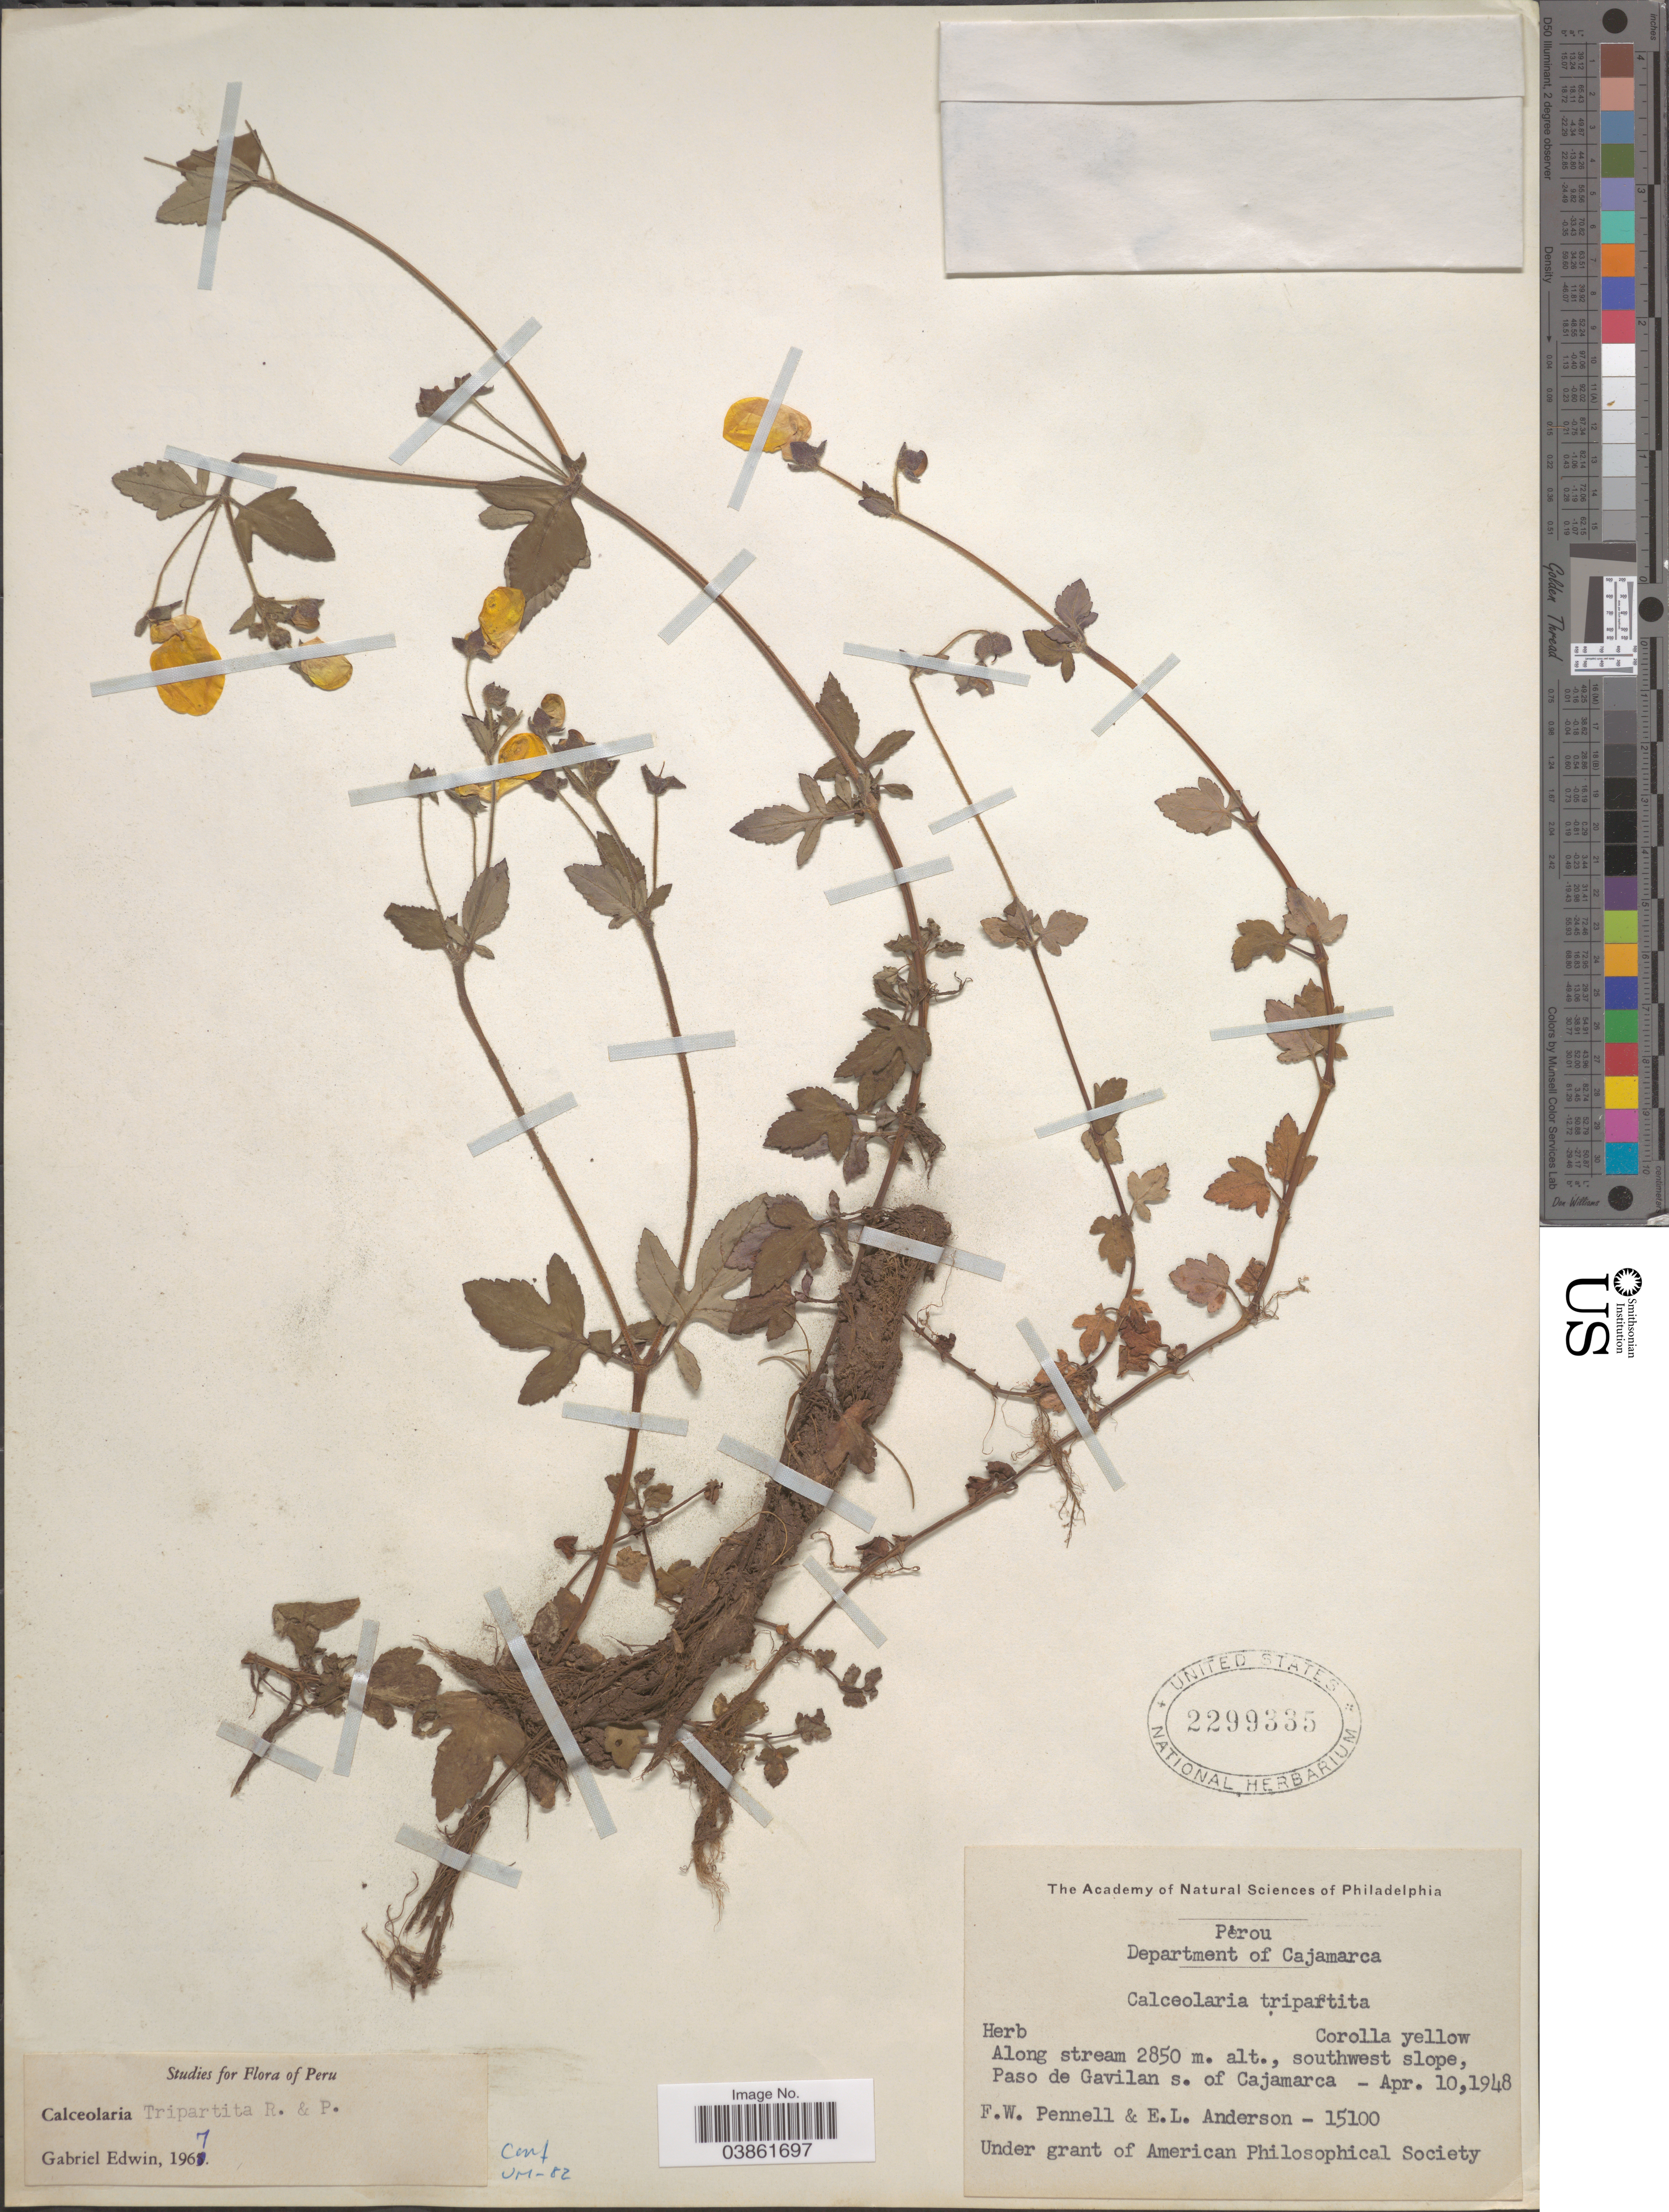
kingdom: Plantae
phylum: Tracheophyta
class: Magnoliopsida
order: Lamiales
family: Calceolariaceae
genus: Calceolaria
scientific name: Calceolaria tripartita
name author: Ruiz & Pav.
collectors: F. W. Pennell & E. L. Anderson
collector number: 15100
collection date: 1948-04-10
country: Peru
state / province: Cajamarca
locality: Department of Cajamarca. Southwest slope, Paso de Gavilan s. of Cajamarca.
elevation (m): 2850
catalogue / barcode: US 2299335